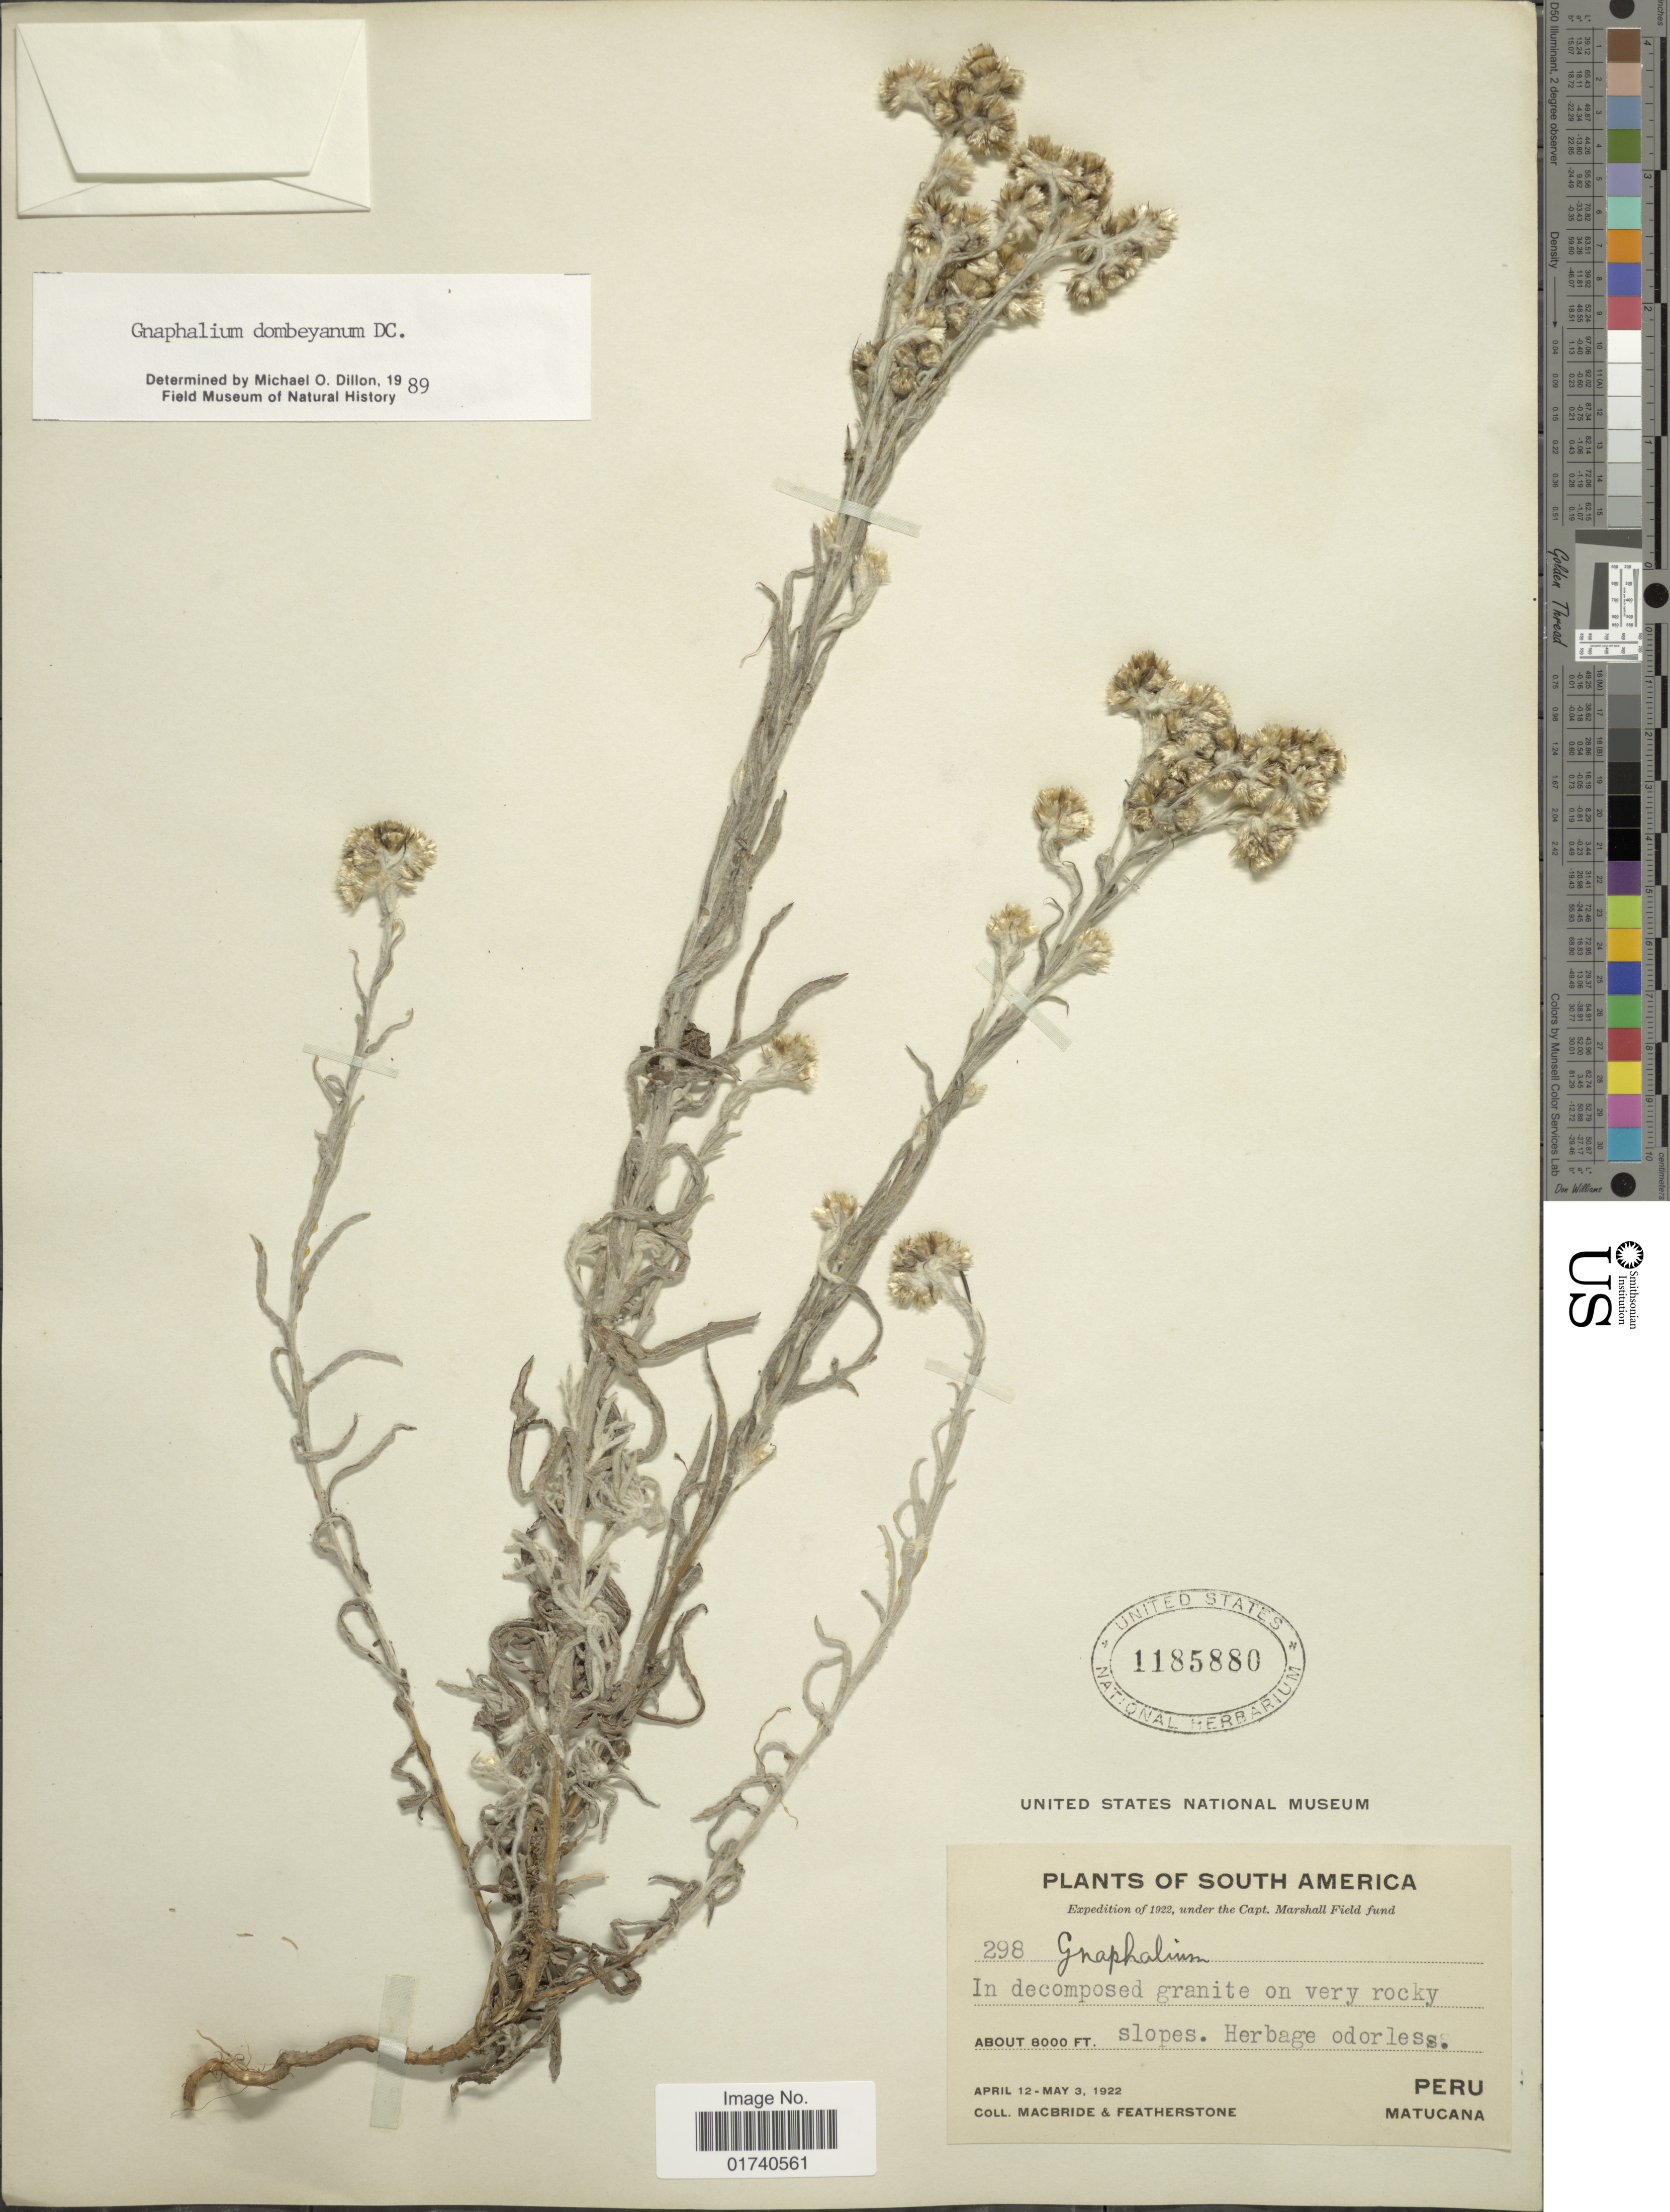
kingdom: Plantae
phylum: Tracheophyta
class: Magnoliopsida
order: Asterales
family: Asteraceae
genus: Pseudognaphalium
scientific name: Pseudognaphalium dombeyanum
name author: (DC.) Anderb.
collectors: Macbride, -- & -. Featherstone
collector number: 298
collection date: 1922-04-12/1922-05-03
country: Peru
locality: Matucana.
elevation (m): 2438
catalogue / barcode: US 1185880